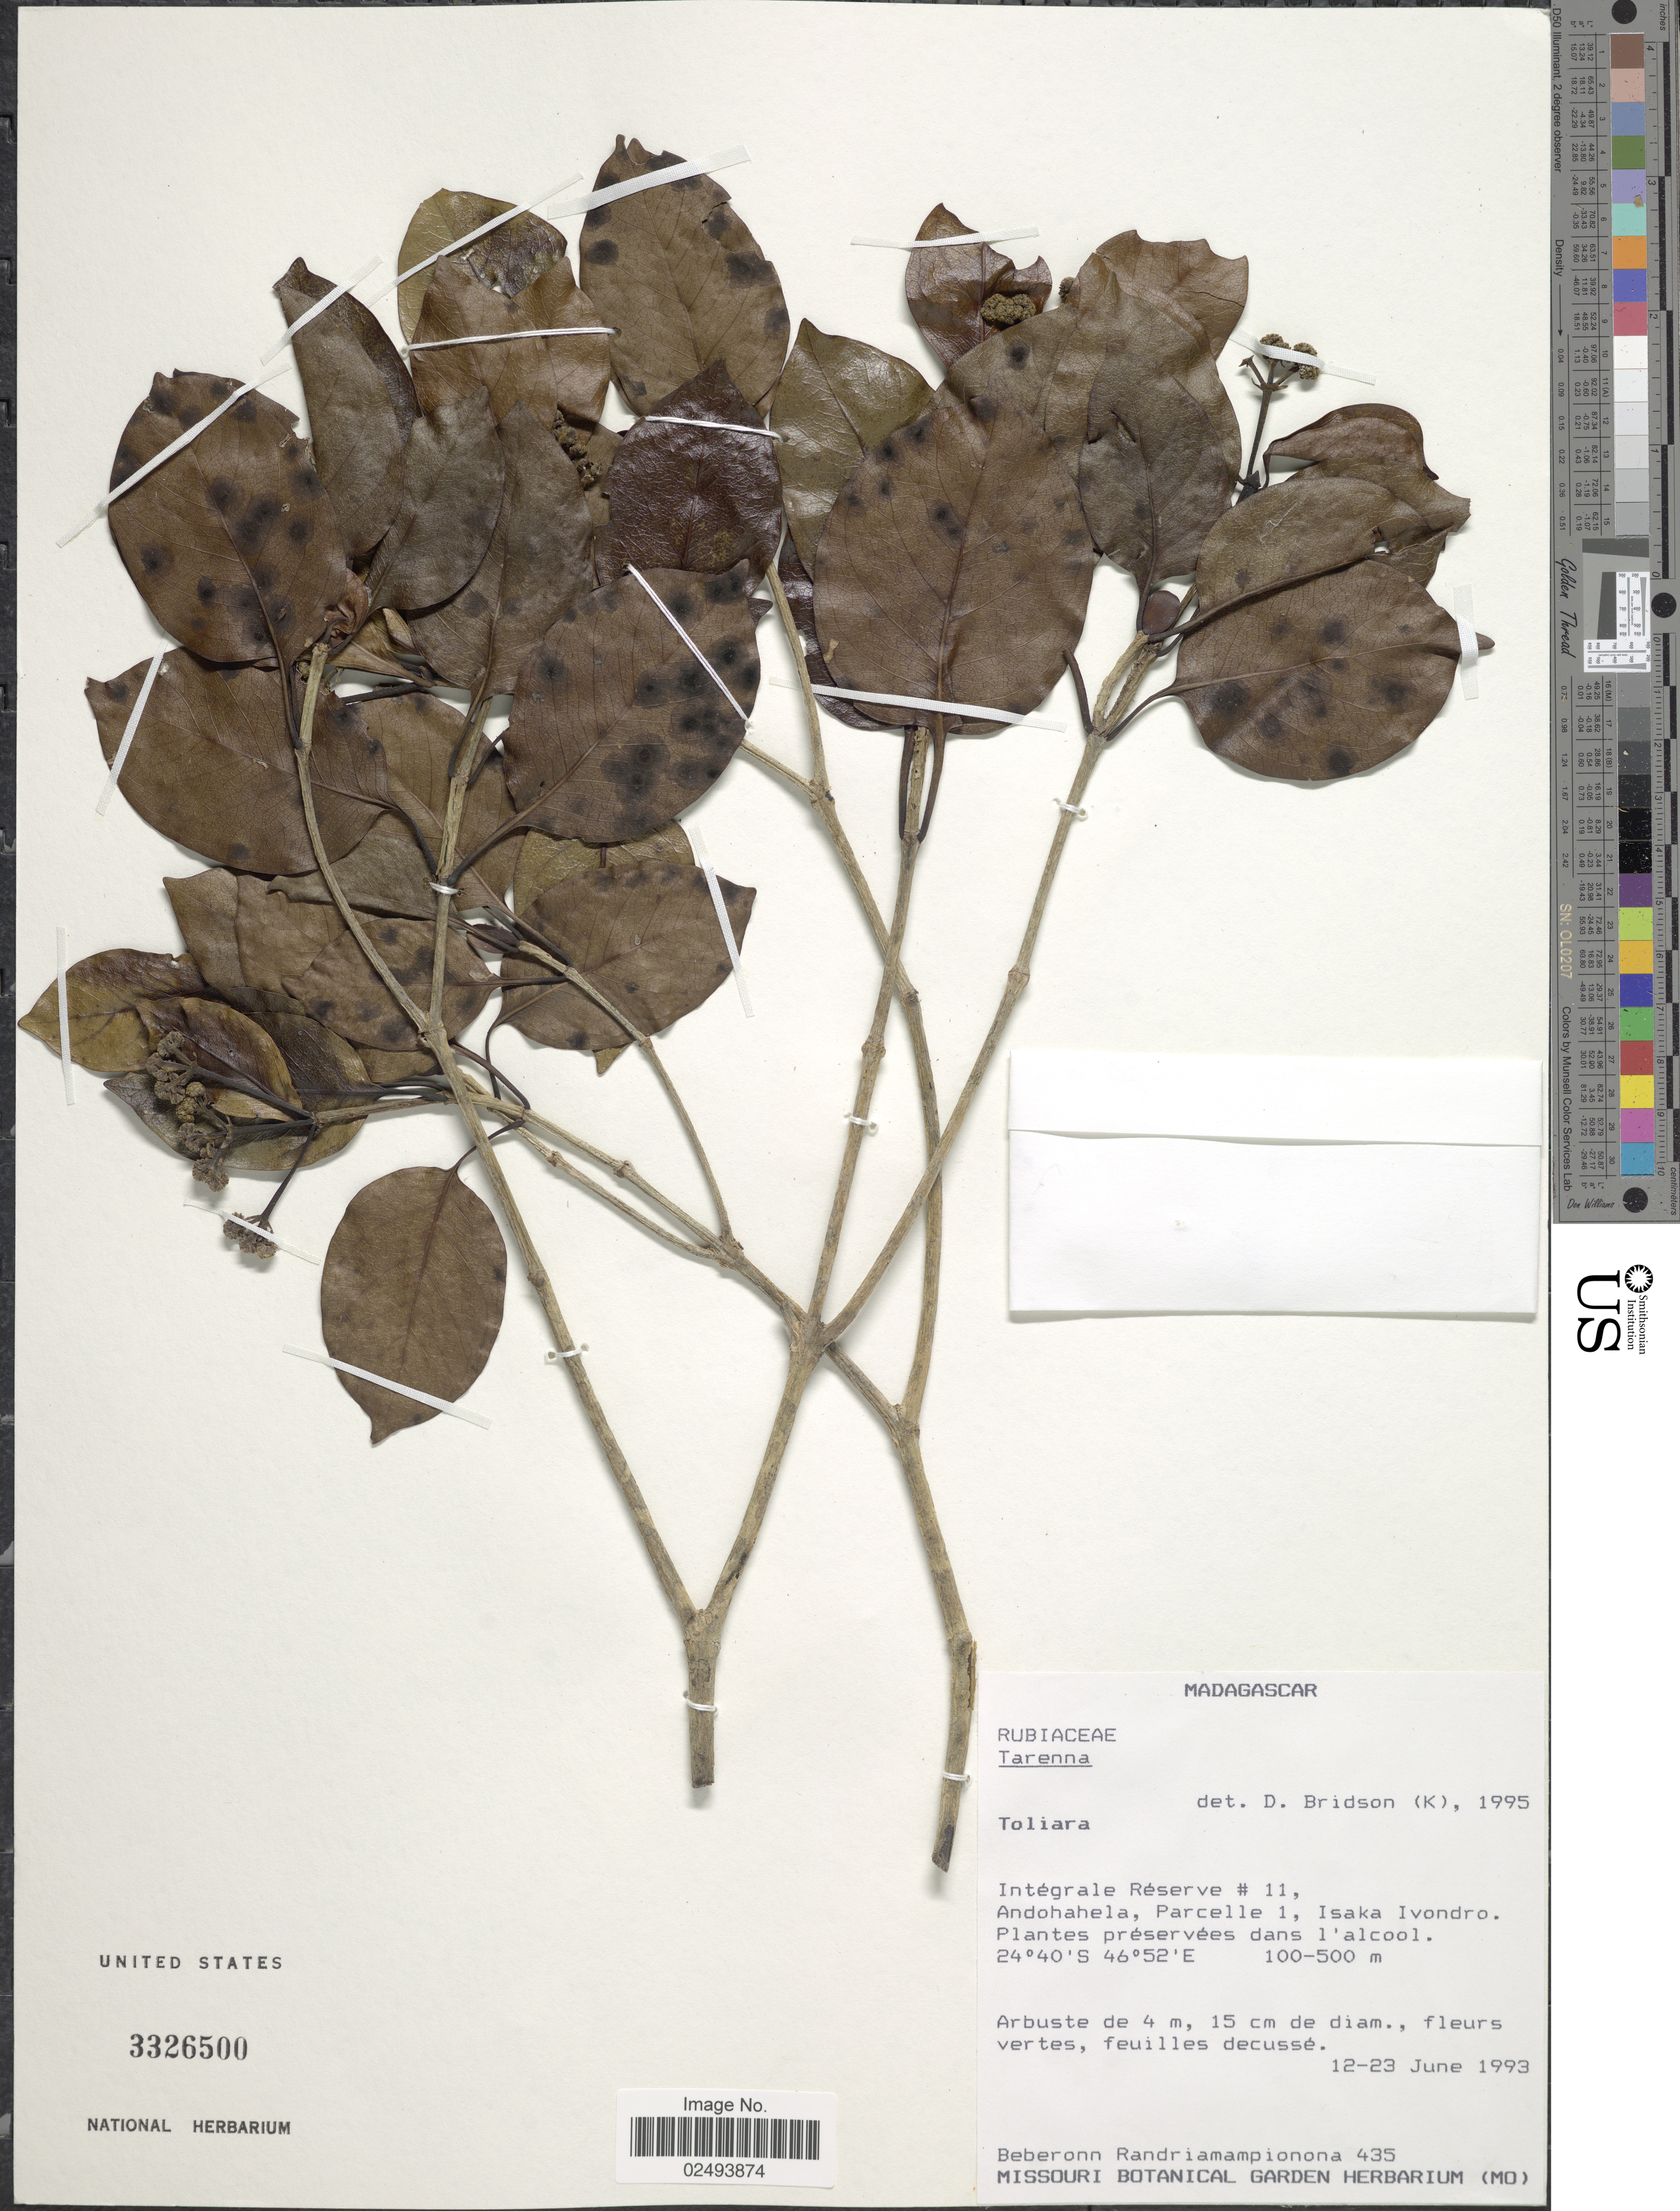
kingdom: Plantae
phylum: Tracheophyta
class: Magnoliopsida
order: Gentianales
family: Rubiaceae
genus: Tarenna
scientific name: Tarenna sp.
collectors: B. Randriamampionona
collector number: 435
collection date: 1993-06-12/1993-06-23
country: Madagascar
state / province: Anosy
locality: Integrale Reserve#11, Andohela, Parcelle 1, Isaka Ivondro. Plantes preservees dans l'alcool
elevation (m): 100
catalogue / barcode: US 3326500